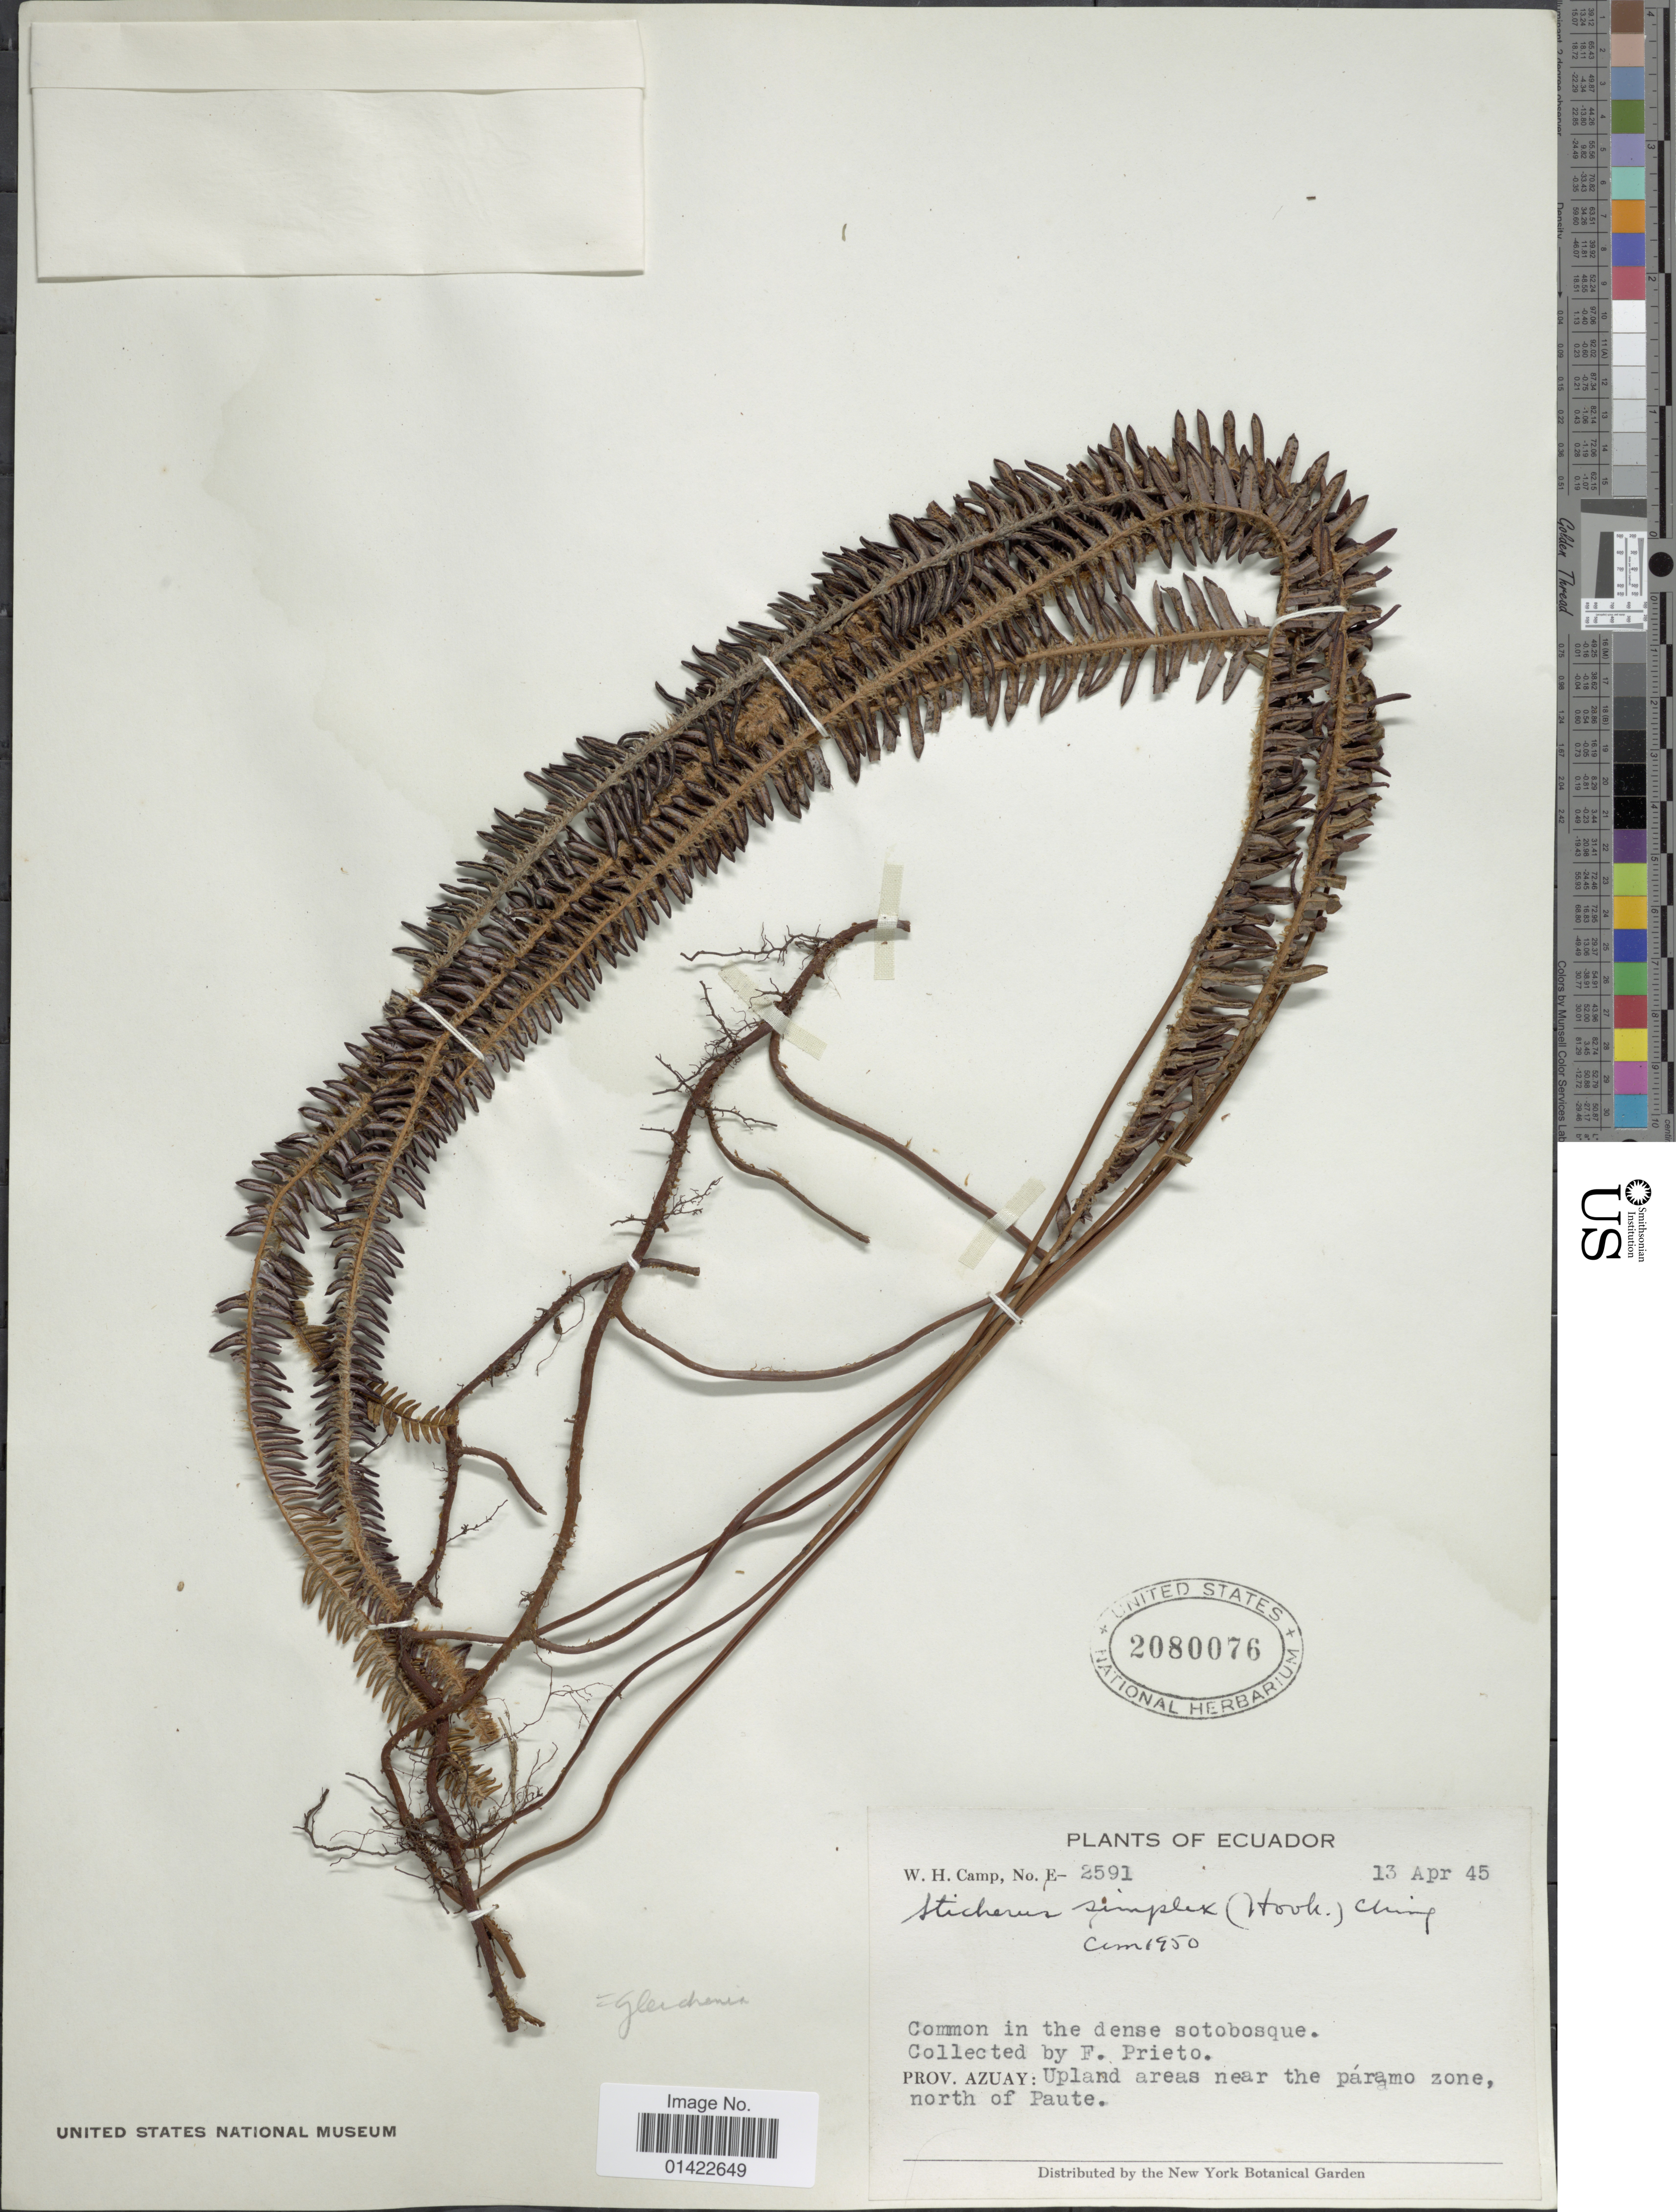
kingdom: Plantae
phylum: Tracheophyta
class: Polypodiopsida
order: Gleicheniales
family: Gleicheniaceae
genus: Sticherus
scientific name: Sticherus simplex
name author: (Desv.) Ching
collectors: F. Prieto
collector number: E-2591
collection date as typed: Transcribed d/m/y: 13/4/45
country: Ecuador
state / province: Azuay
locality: Upland areas near the páramo zone, north of Paute.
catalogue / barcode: US 2080076